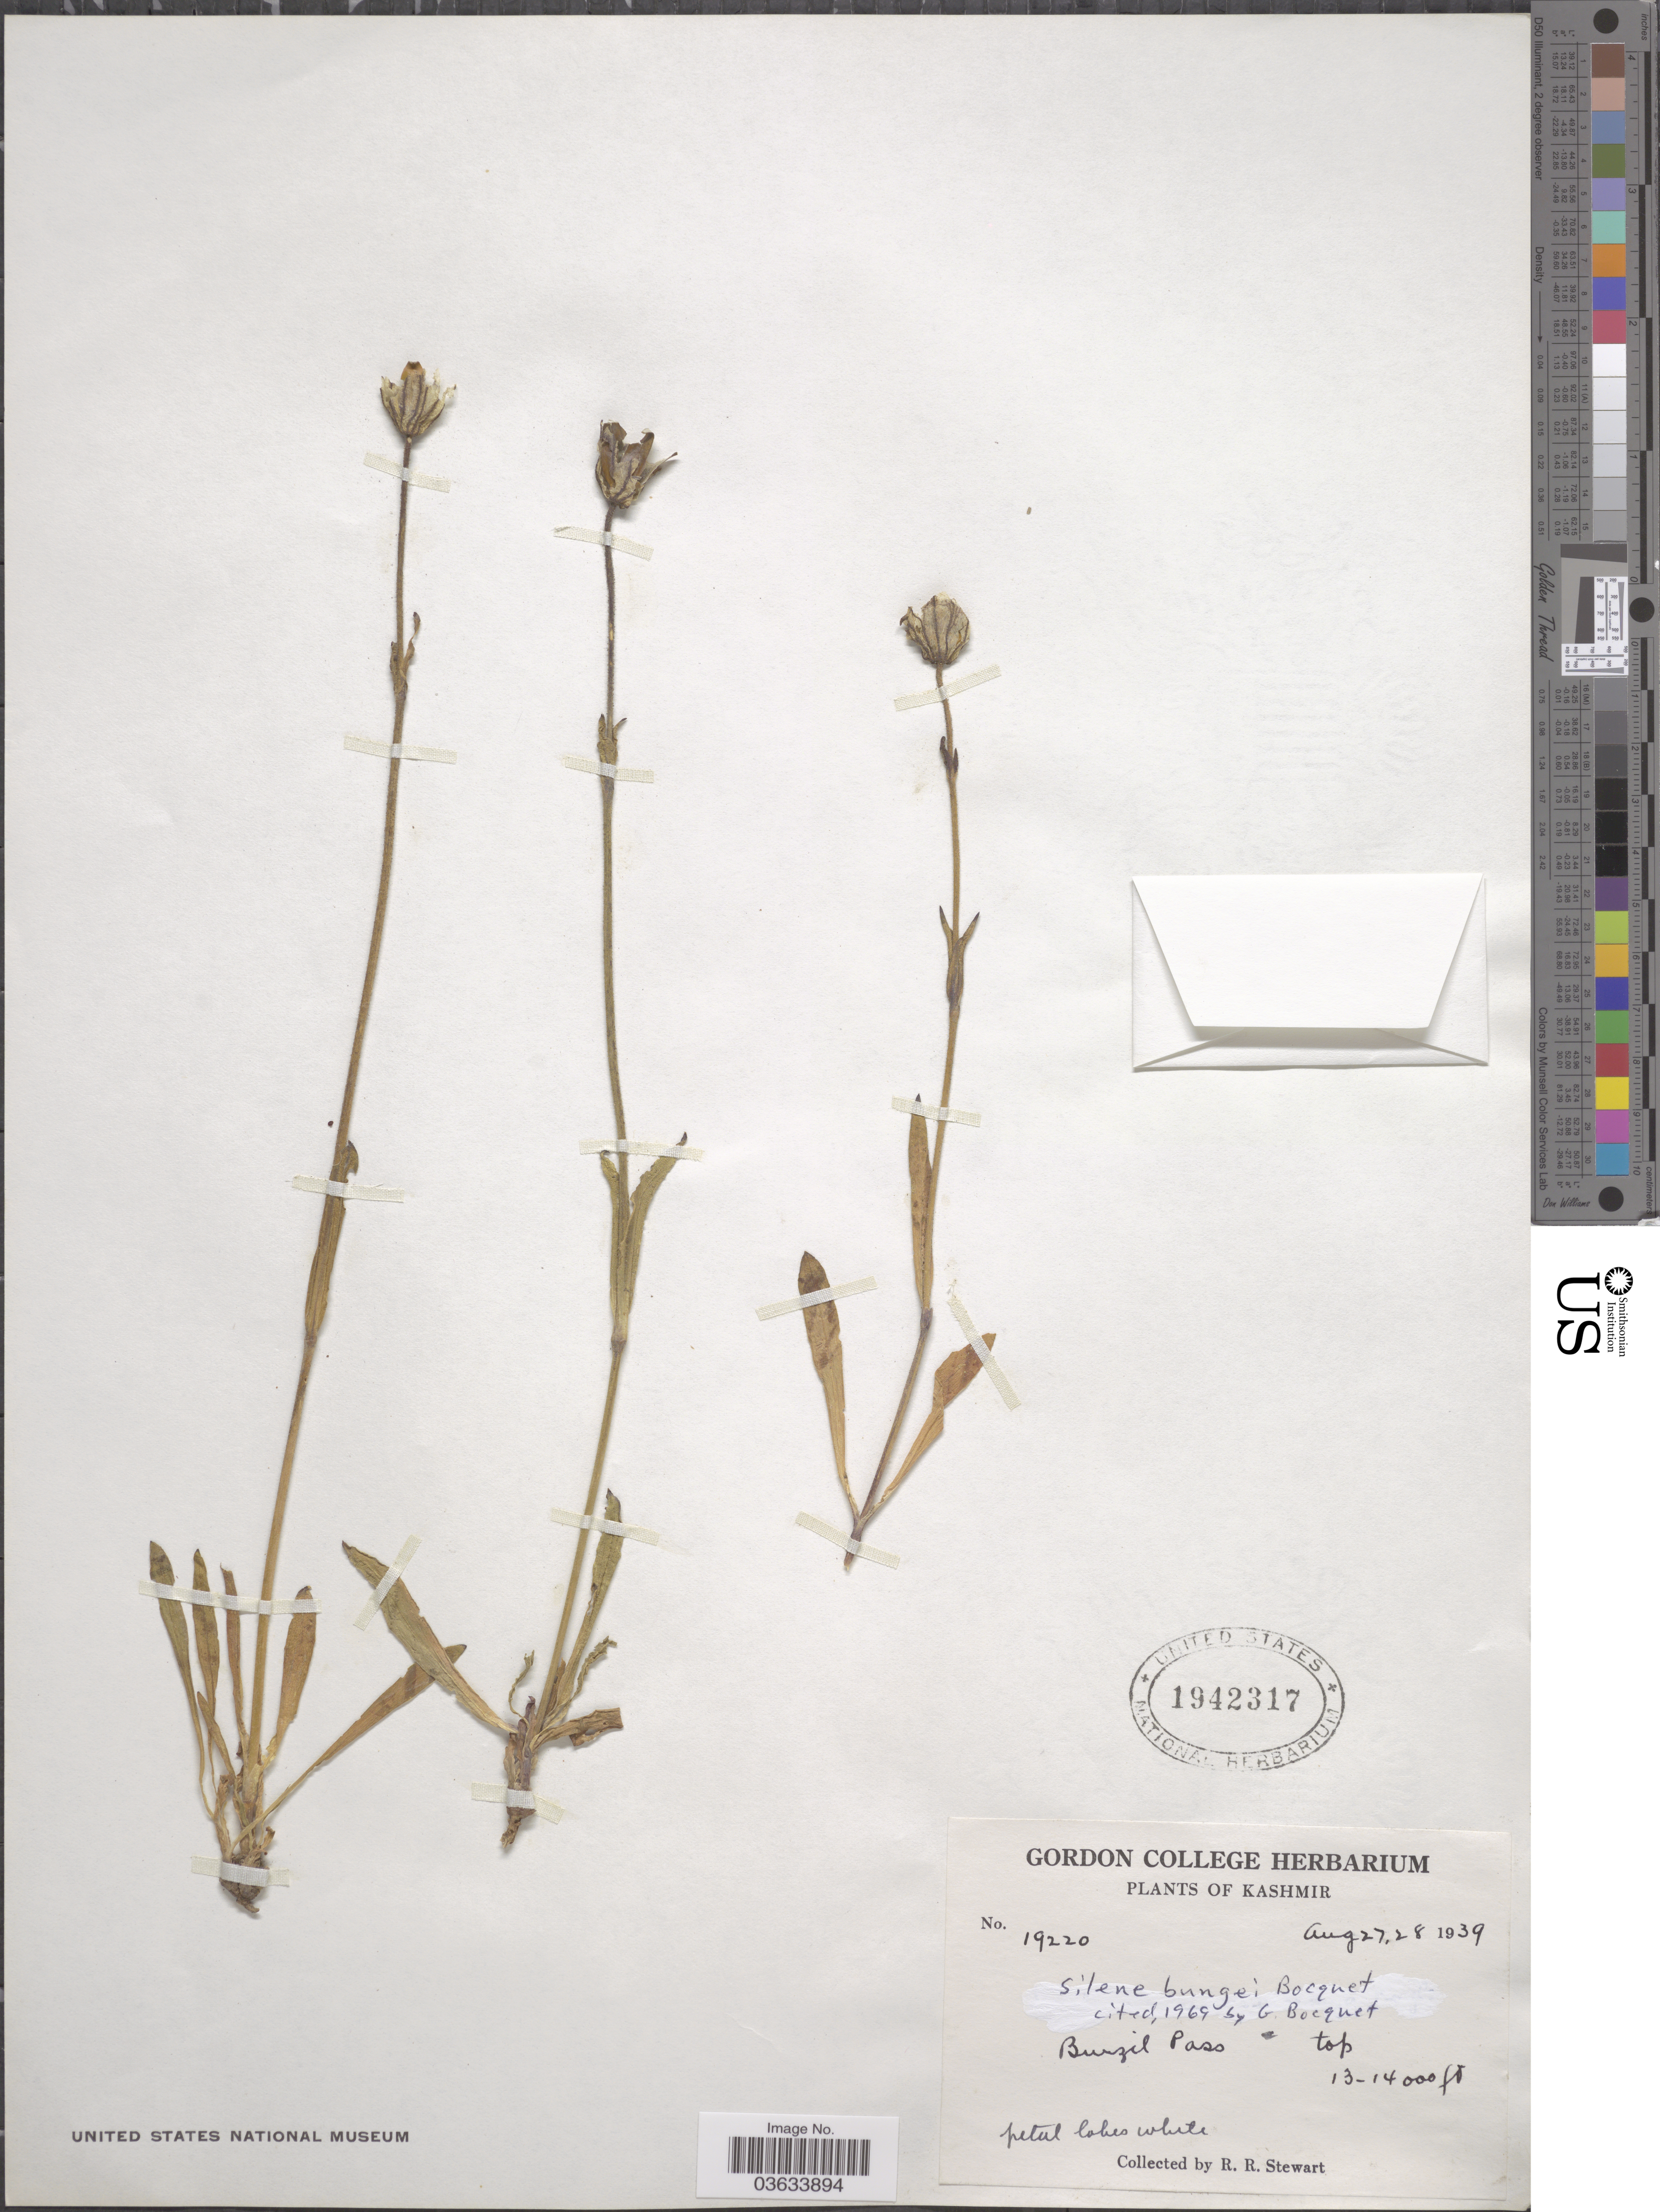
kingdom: Plantae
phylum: Tracheophyta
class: Magnoliopsida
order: Caryophyllales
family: Caryophyllaceae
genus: Silene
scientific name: Silene bungei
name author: Bocquet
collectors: R. Stewart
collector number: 19220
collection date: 1939-08-27/1939-08-28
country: India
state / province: Jammu and Kashmir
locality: Kashmir. Burzil Pass top.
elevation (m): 3962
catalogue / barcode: US 1942317